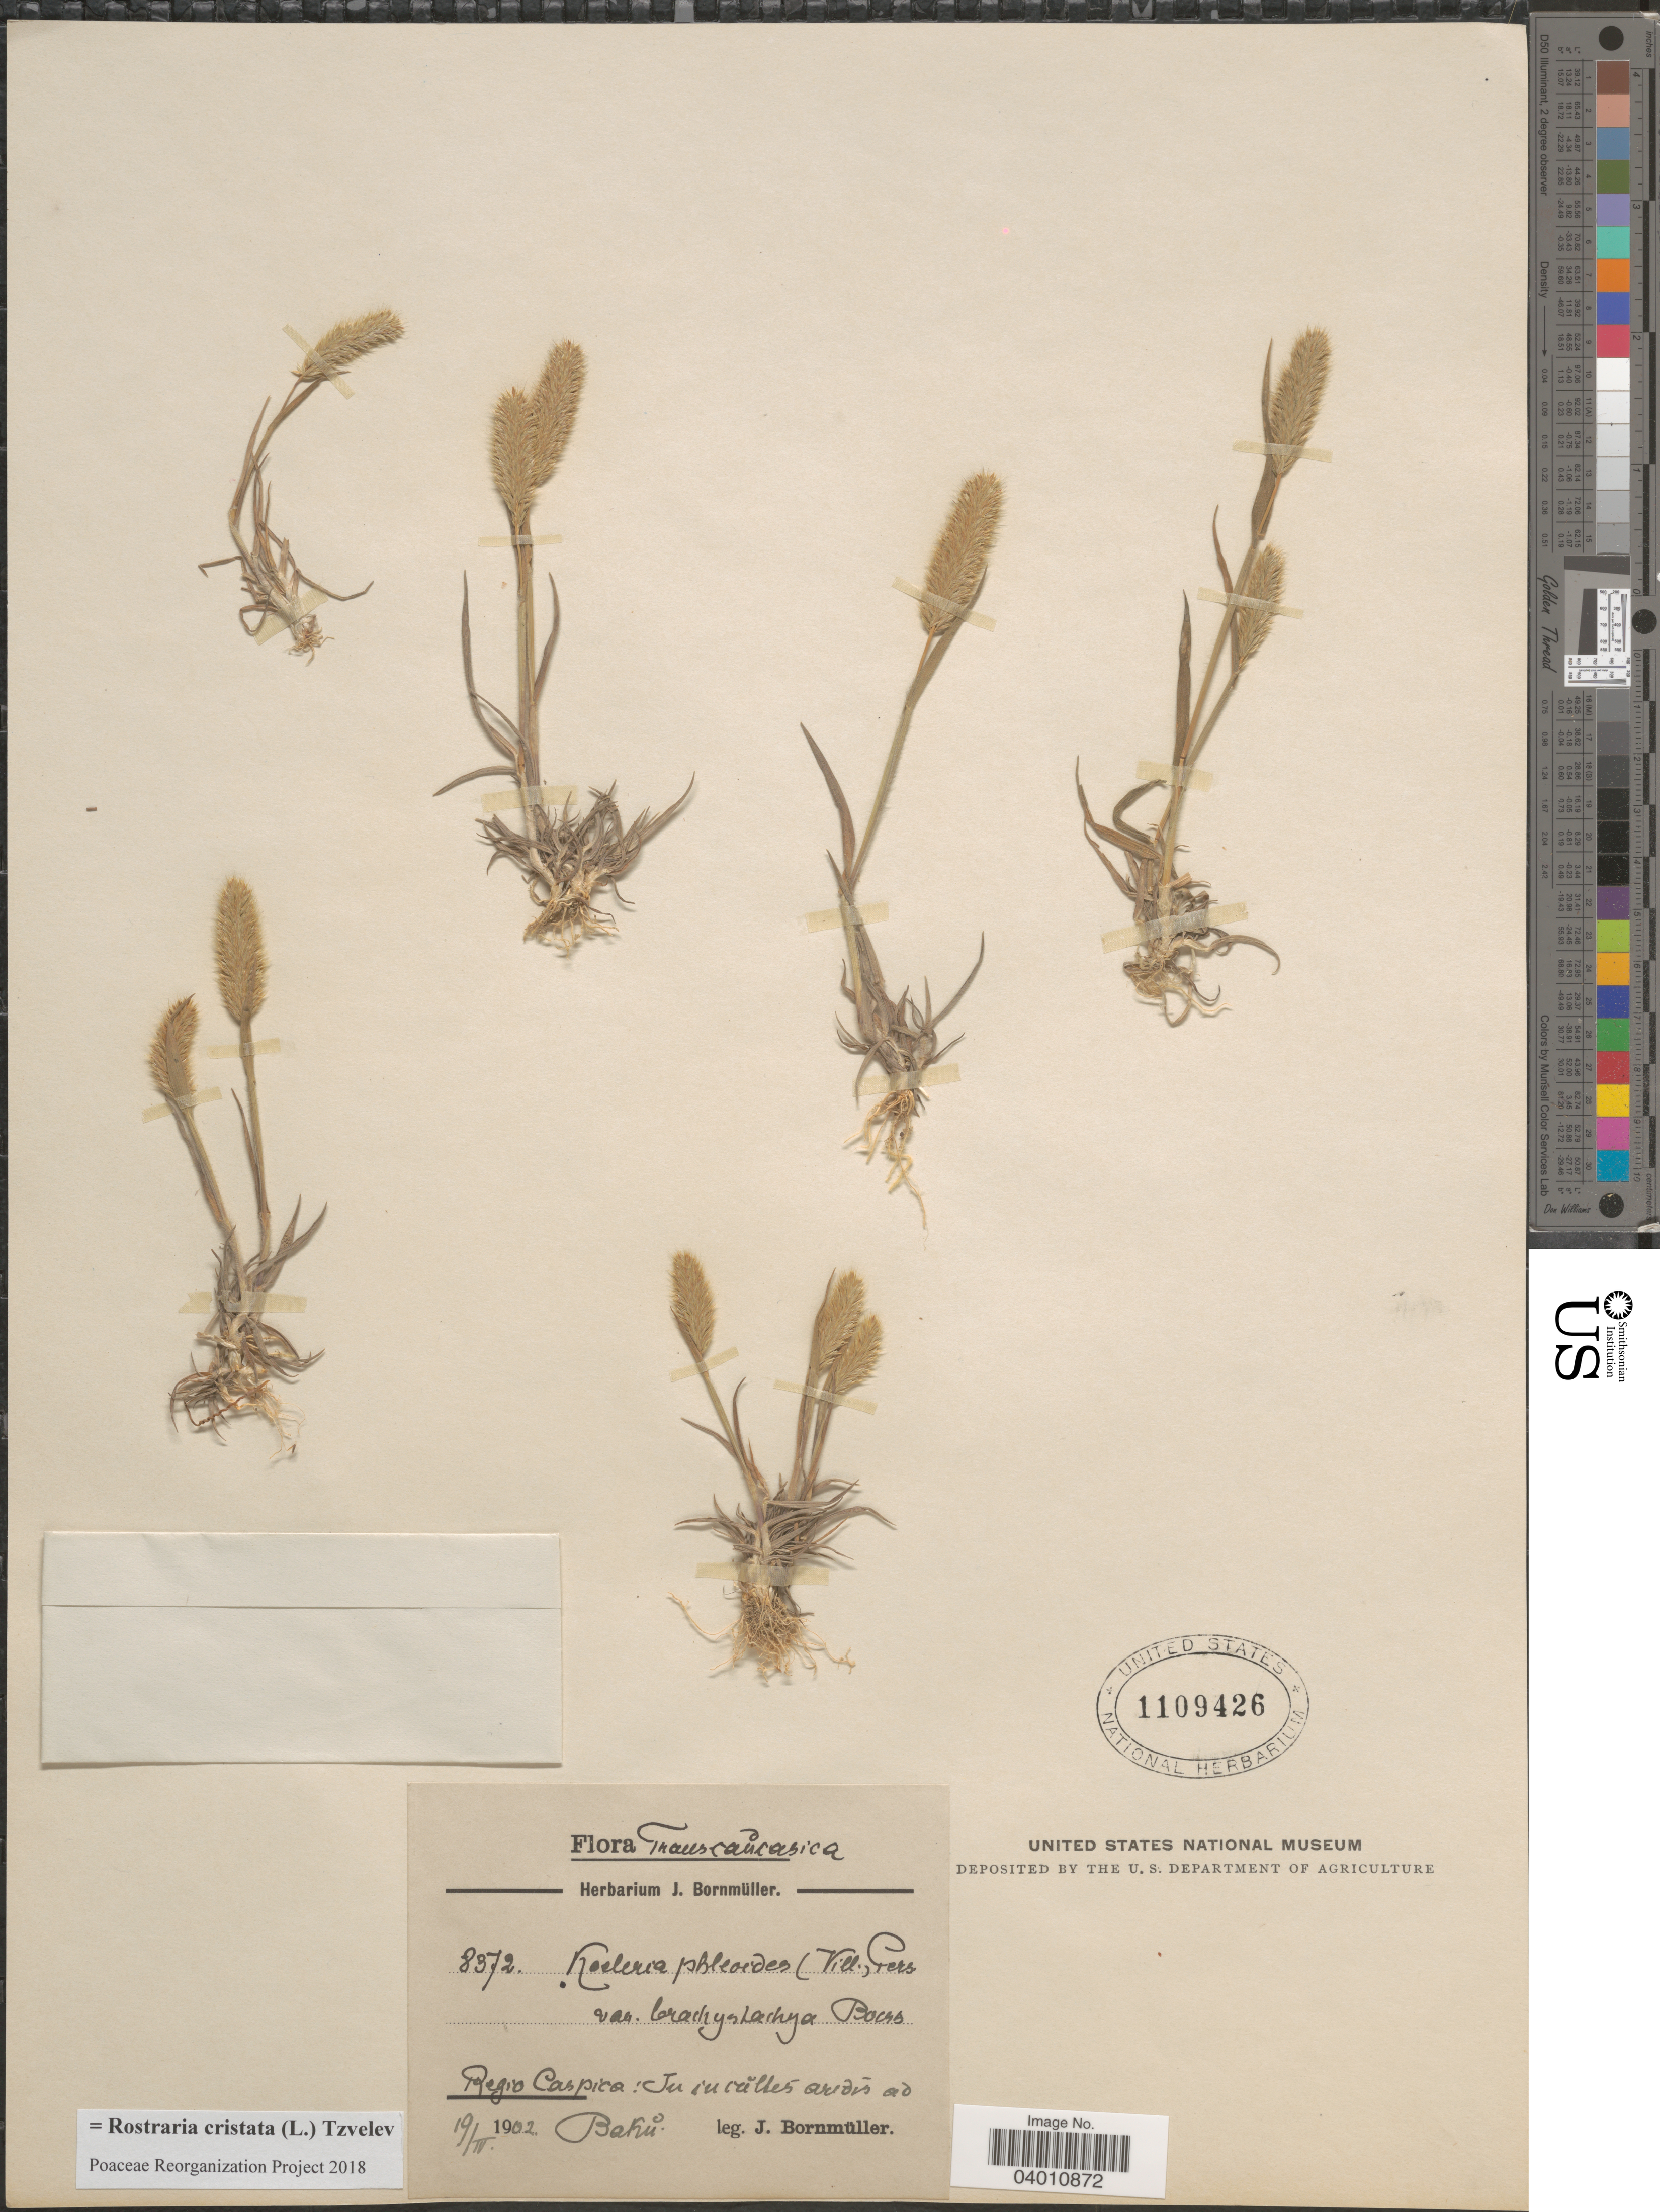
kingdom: Plantae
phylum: Tracheophyta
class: Liliopsida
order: Poales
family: Poaceae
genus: Rostraria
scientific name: Rostraria cristata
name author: (L.) Tzvelev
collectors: J. Bornmüller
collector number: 8372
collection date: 1902-04-19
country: Azerbaijan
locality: Transcaucasica. Regio Caspica: In in cultis aridis ad Baku.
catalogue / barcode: US 1109426